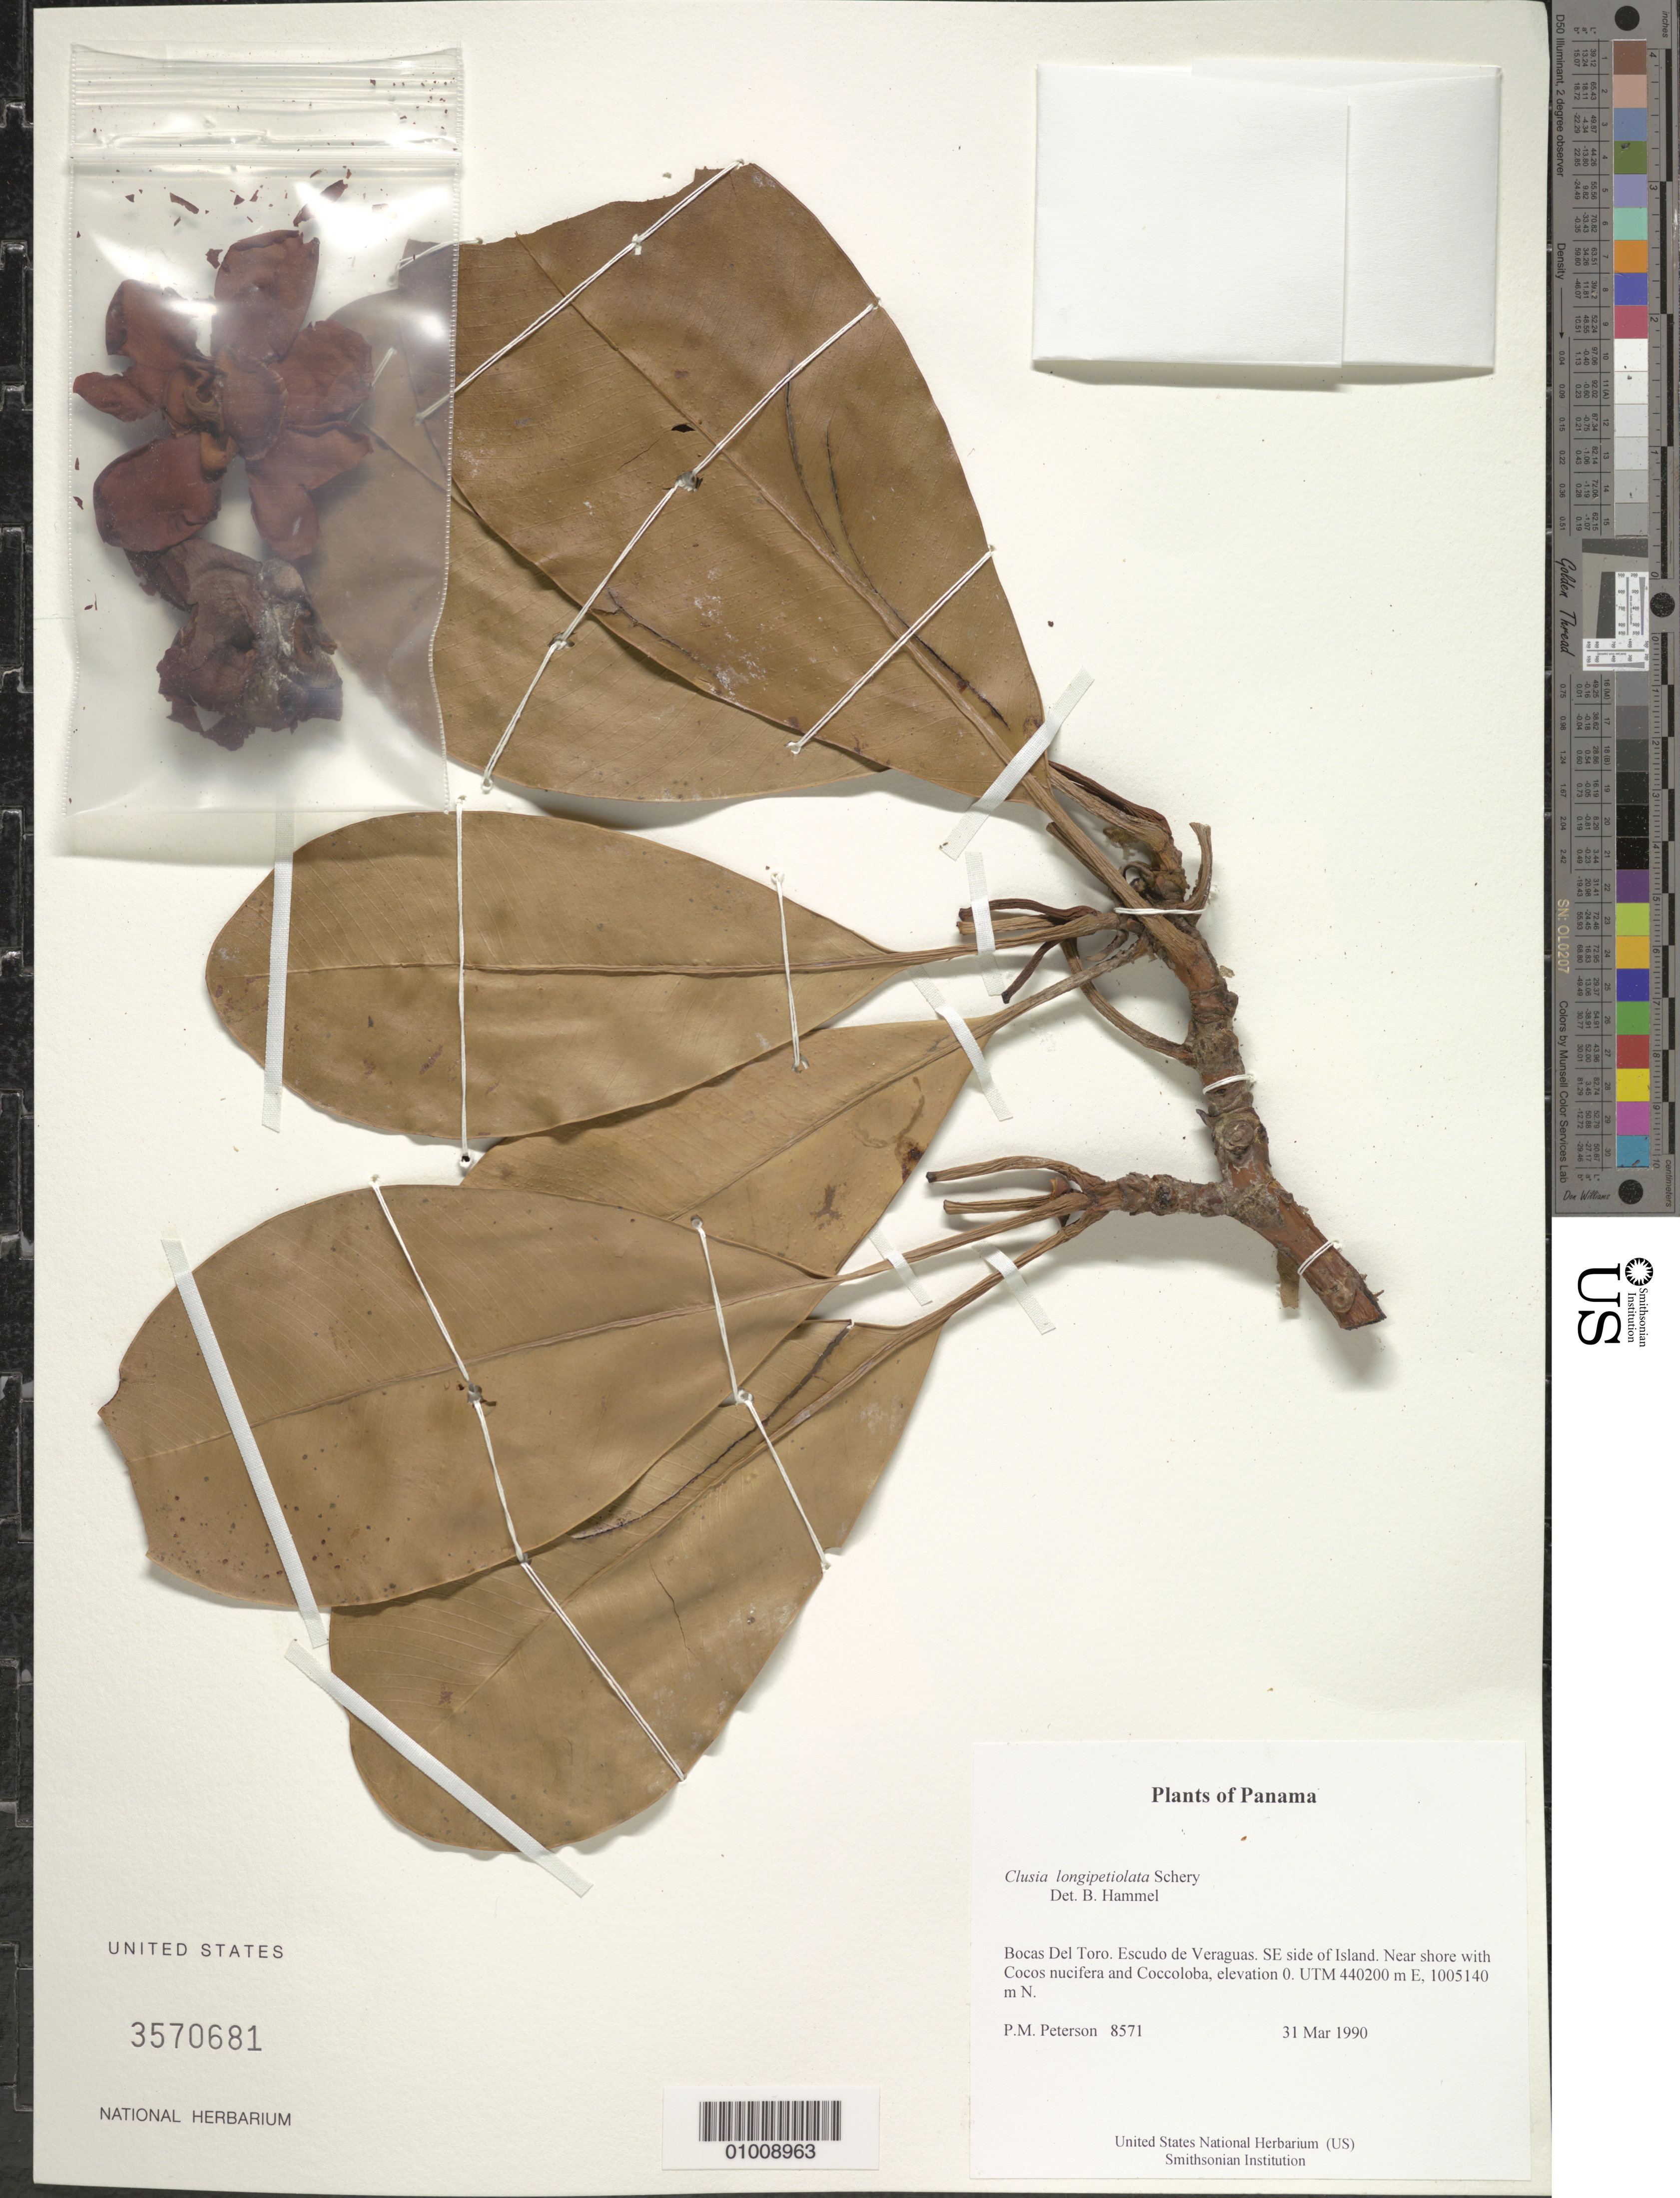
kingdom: Plantae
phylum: Tracheophyta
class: Magnoliopsida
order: Malpighiales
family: Clusiaceae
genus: Clusia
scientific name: Clusia longipetiolata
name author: Schery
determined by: Hammel, Barry E., (MO), Missouri Botanical Garden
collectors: P. M. Peterson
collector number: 08571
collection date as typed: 31 Mar 1990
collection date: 1990-03-31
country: Panama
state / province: Bocas del Toro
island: Escudo de Veraguas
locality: SE side of Island.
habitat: Near shore with Cocos nucifera and Coccoloba, elevation 0. UTM 440200 m E, 1005140 m N.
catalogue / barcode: US 3570681